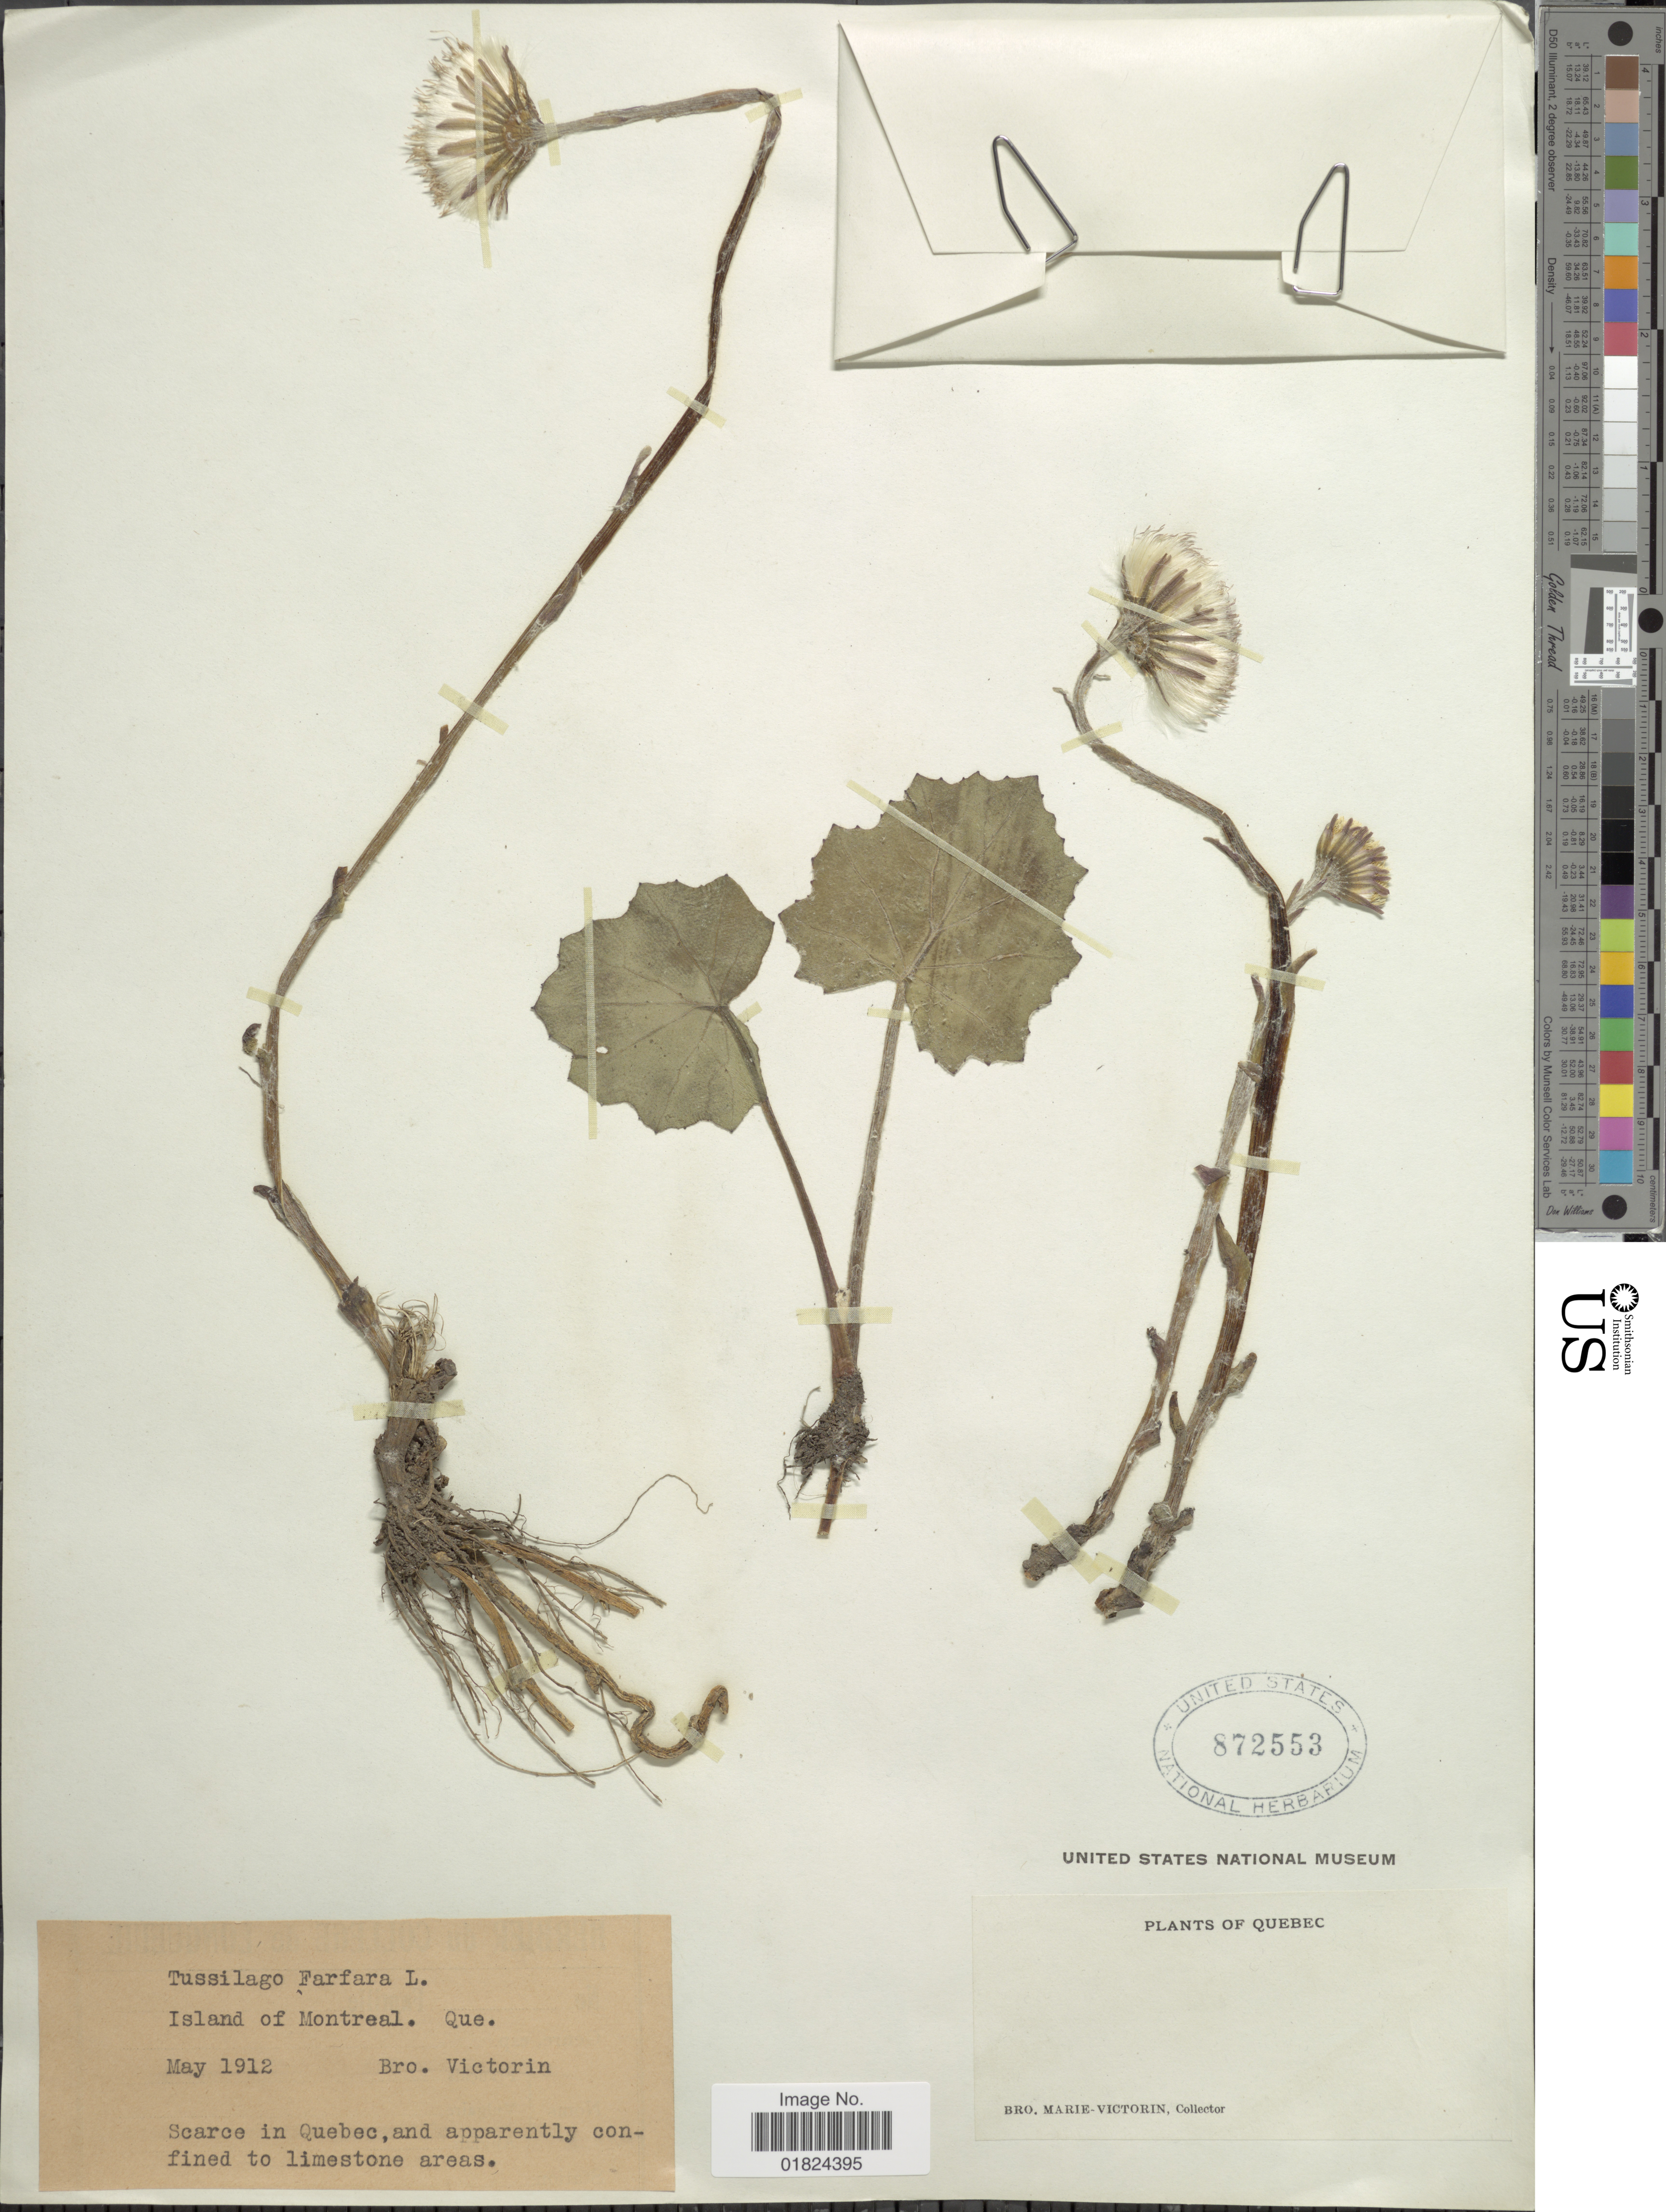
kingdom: Plantae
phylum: Tracheophyta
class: Magnoliopsida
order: Asterales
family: Asteraceae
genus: Tussilago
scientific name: Tussilago farfara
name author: L.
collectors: Fr. Marie-Victorin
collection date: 1912-05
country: Canada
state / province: Quebec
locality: Island of Montreal, confined to limestone areas.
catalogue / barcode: US 872553